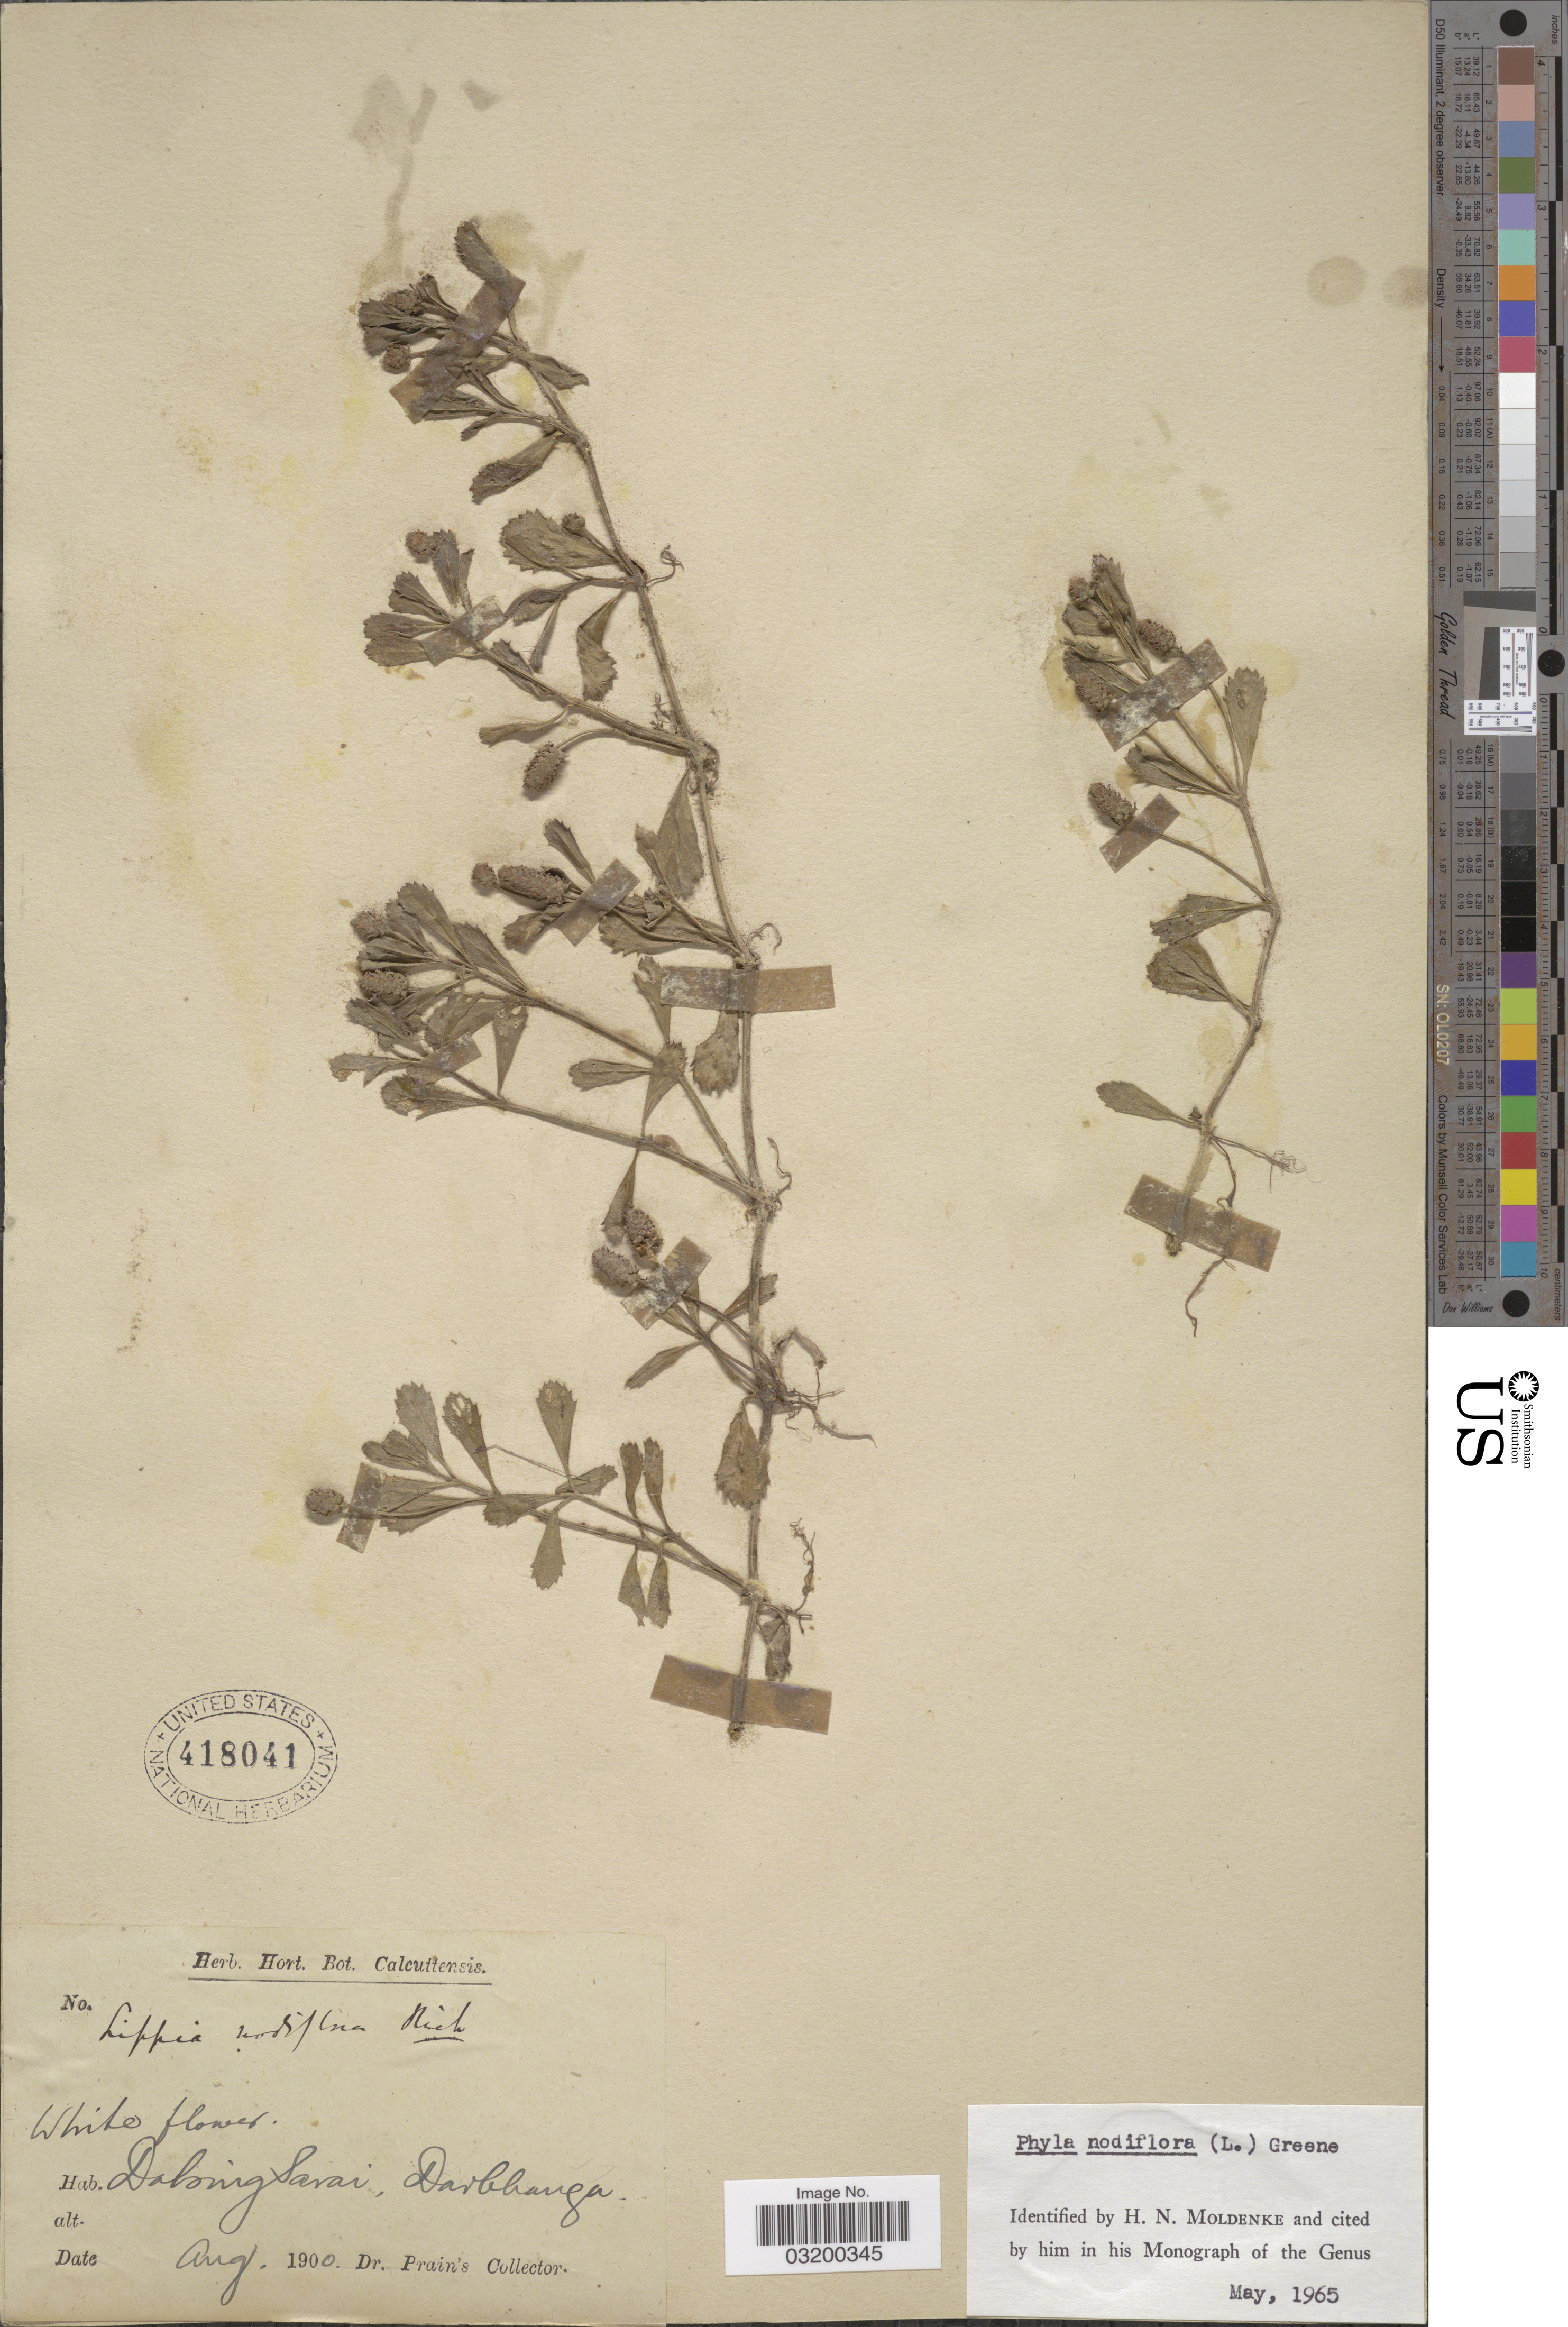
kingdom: Plantae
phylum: Tracheophyta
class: Magnoliopsida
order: Lamiales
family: Verbenaceae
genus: Phyla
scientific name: Phyla nodiflora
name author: (L.) Greene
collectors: Dr. Prain's collector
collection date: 1900-08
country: India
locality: Dalsing Sarai, Darbhanga.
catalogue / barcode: US 418041